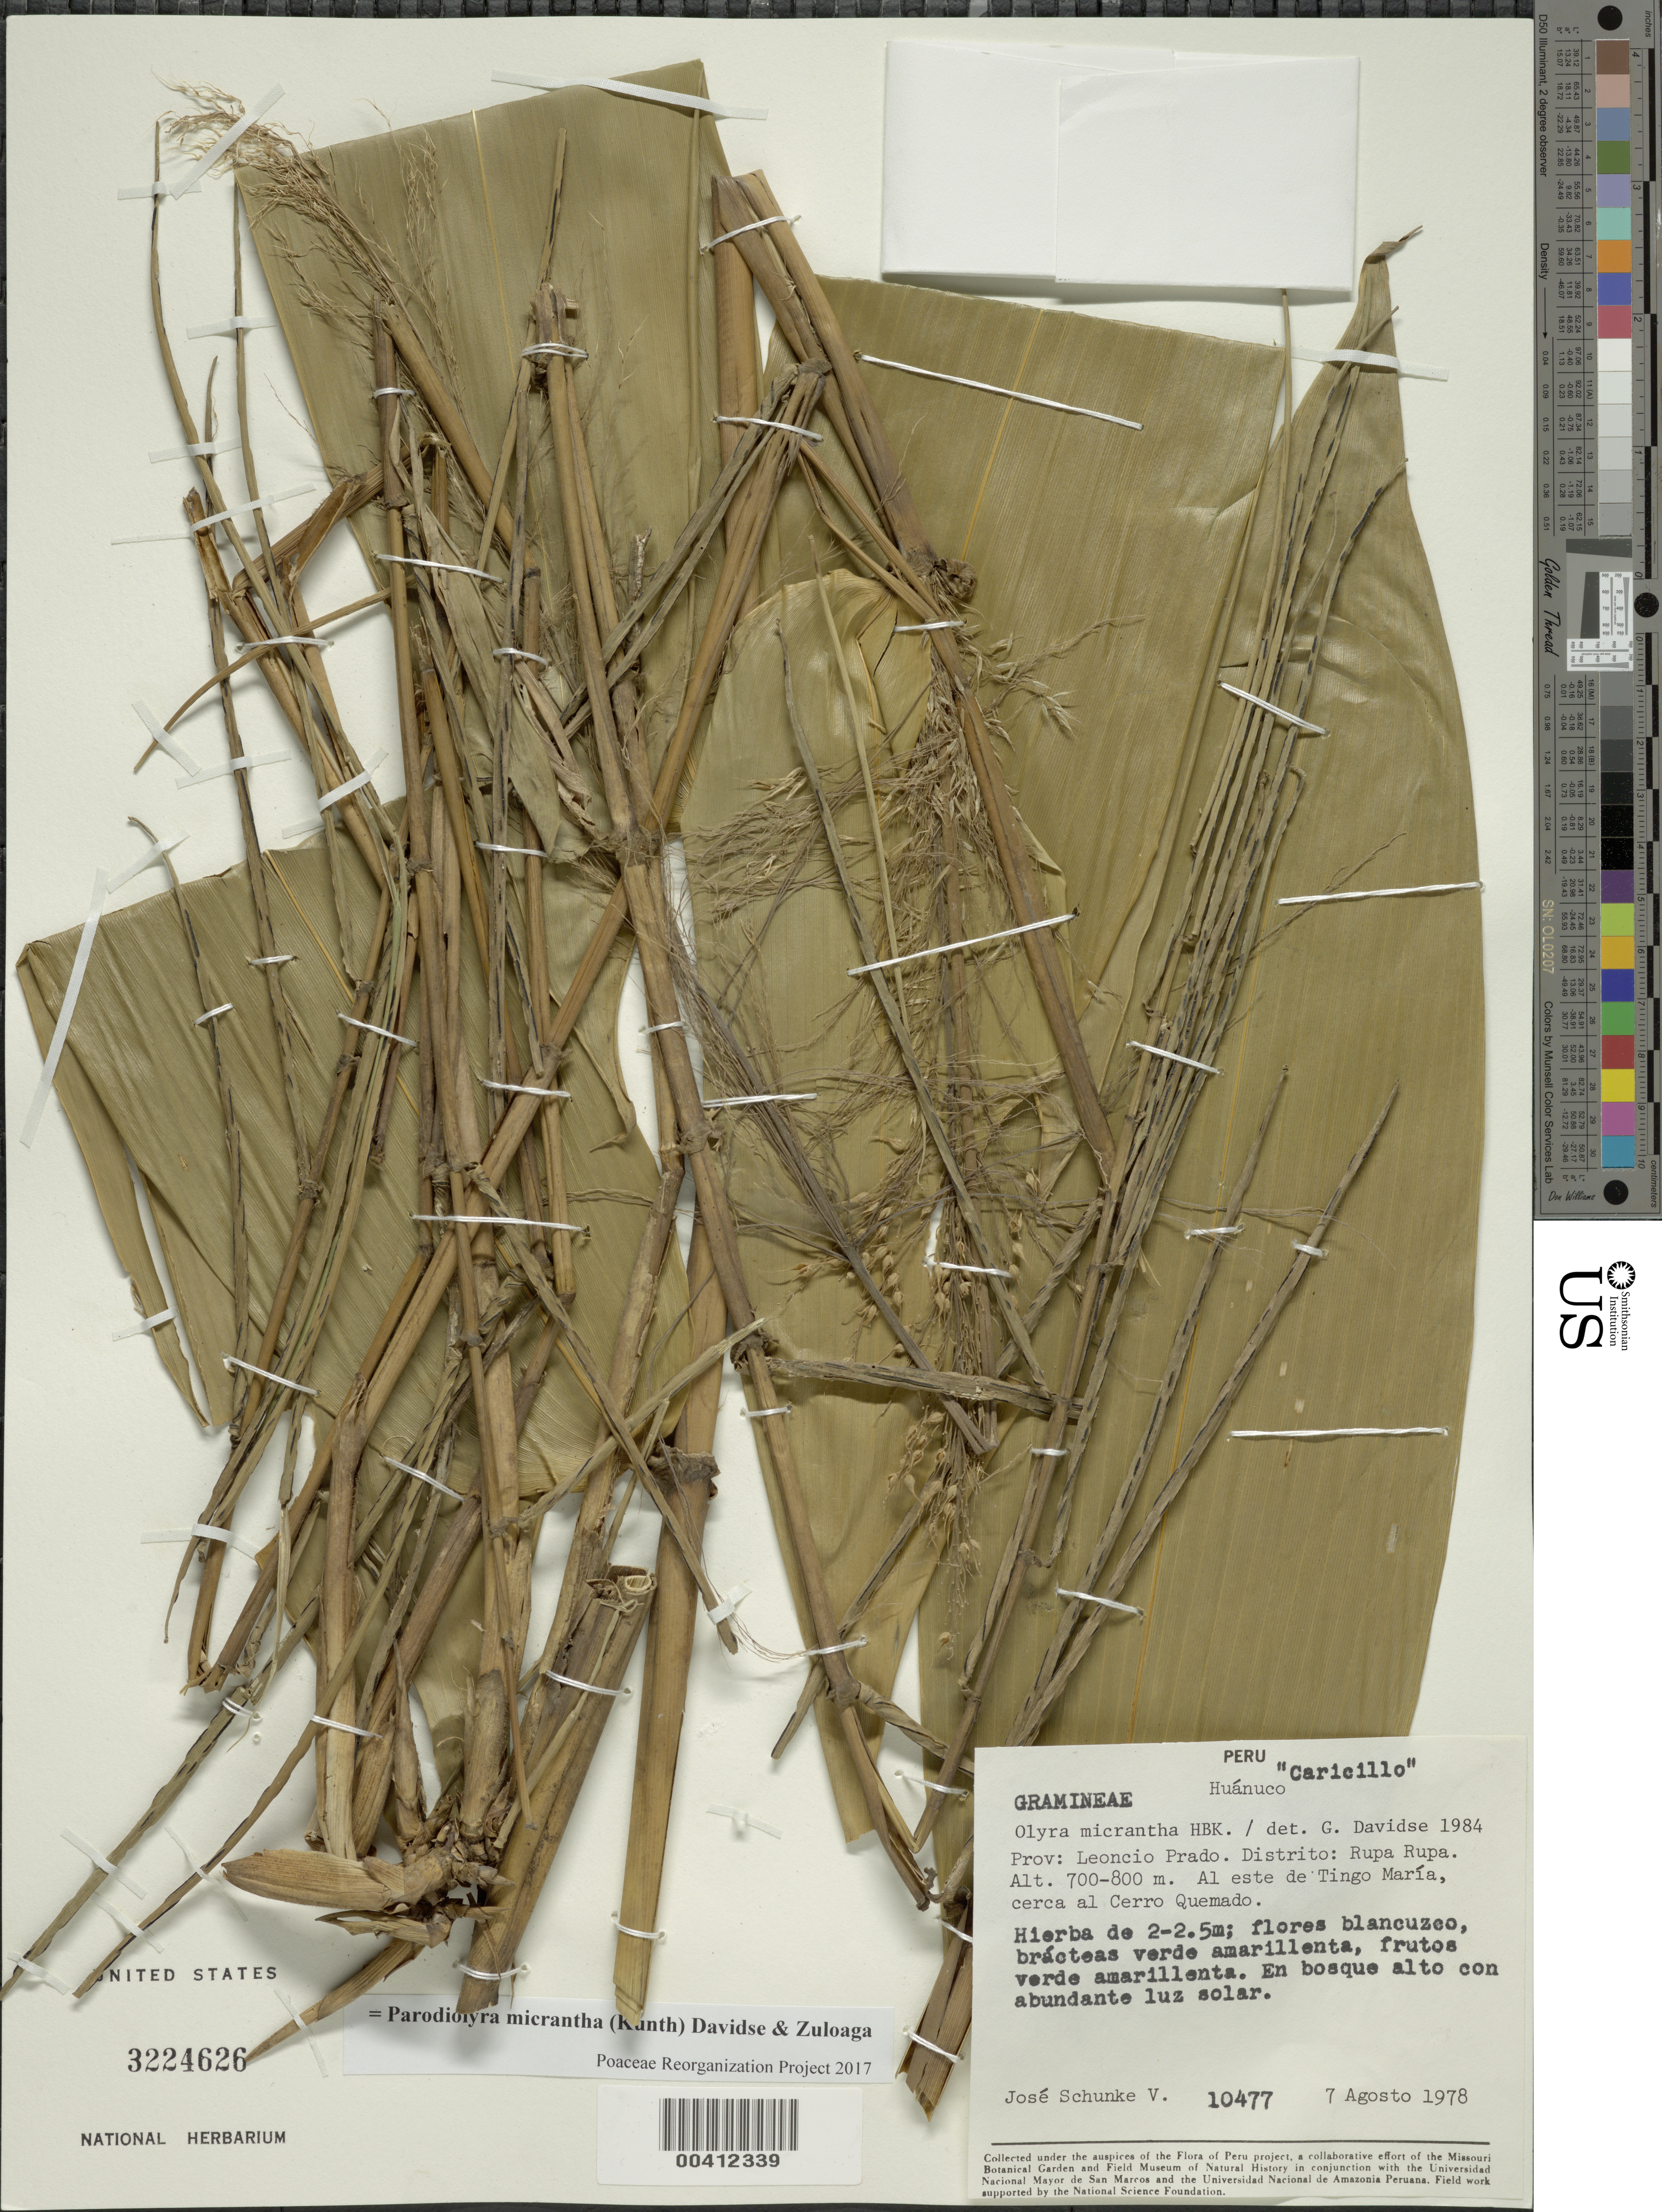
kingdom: Plantae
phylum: Tracheophyta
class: Liliopsida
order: Poales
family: Poaceae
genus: Parodiolyra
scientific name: Parodiolyra micrantha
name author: (Kunth) Davidse & Zuloaga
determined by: Poaceae Reorganization Project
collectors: J. Schunke Vigo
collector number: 10477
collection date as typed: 07 Aug 1978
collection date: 1978-08-07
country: Peru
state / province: Huánuco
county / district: Leoncio Prado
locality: Rupa Rupa Dist., al este de Tingo María, cerca al Cerro Quemado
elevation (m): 700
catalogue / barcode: US 3224626